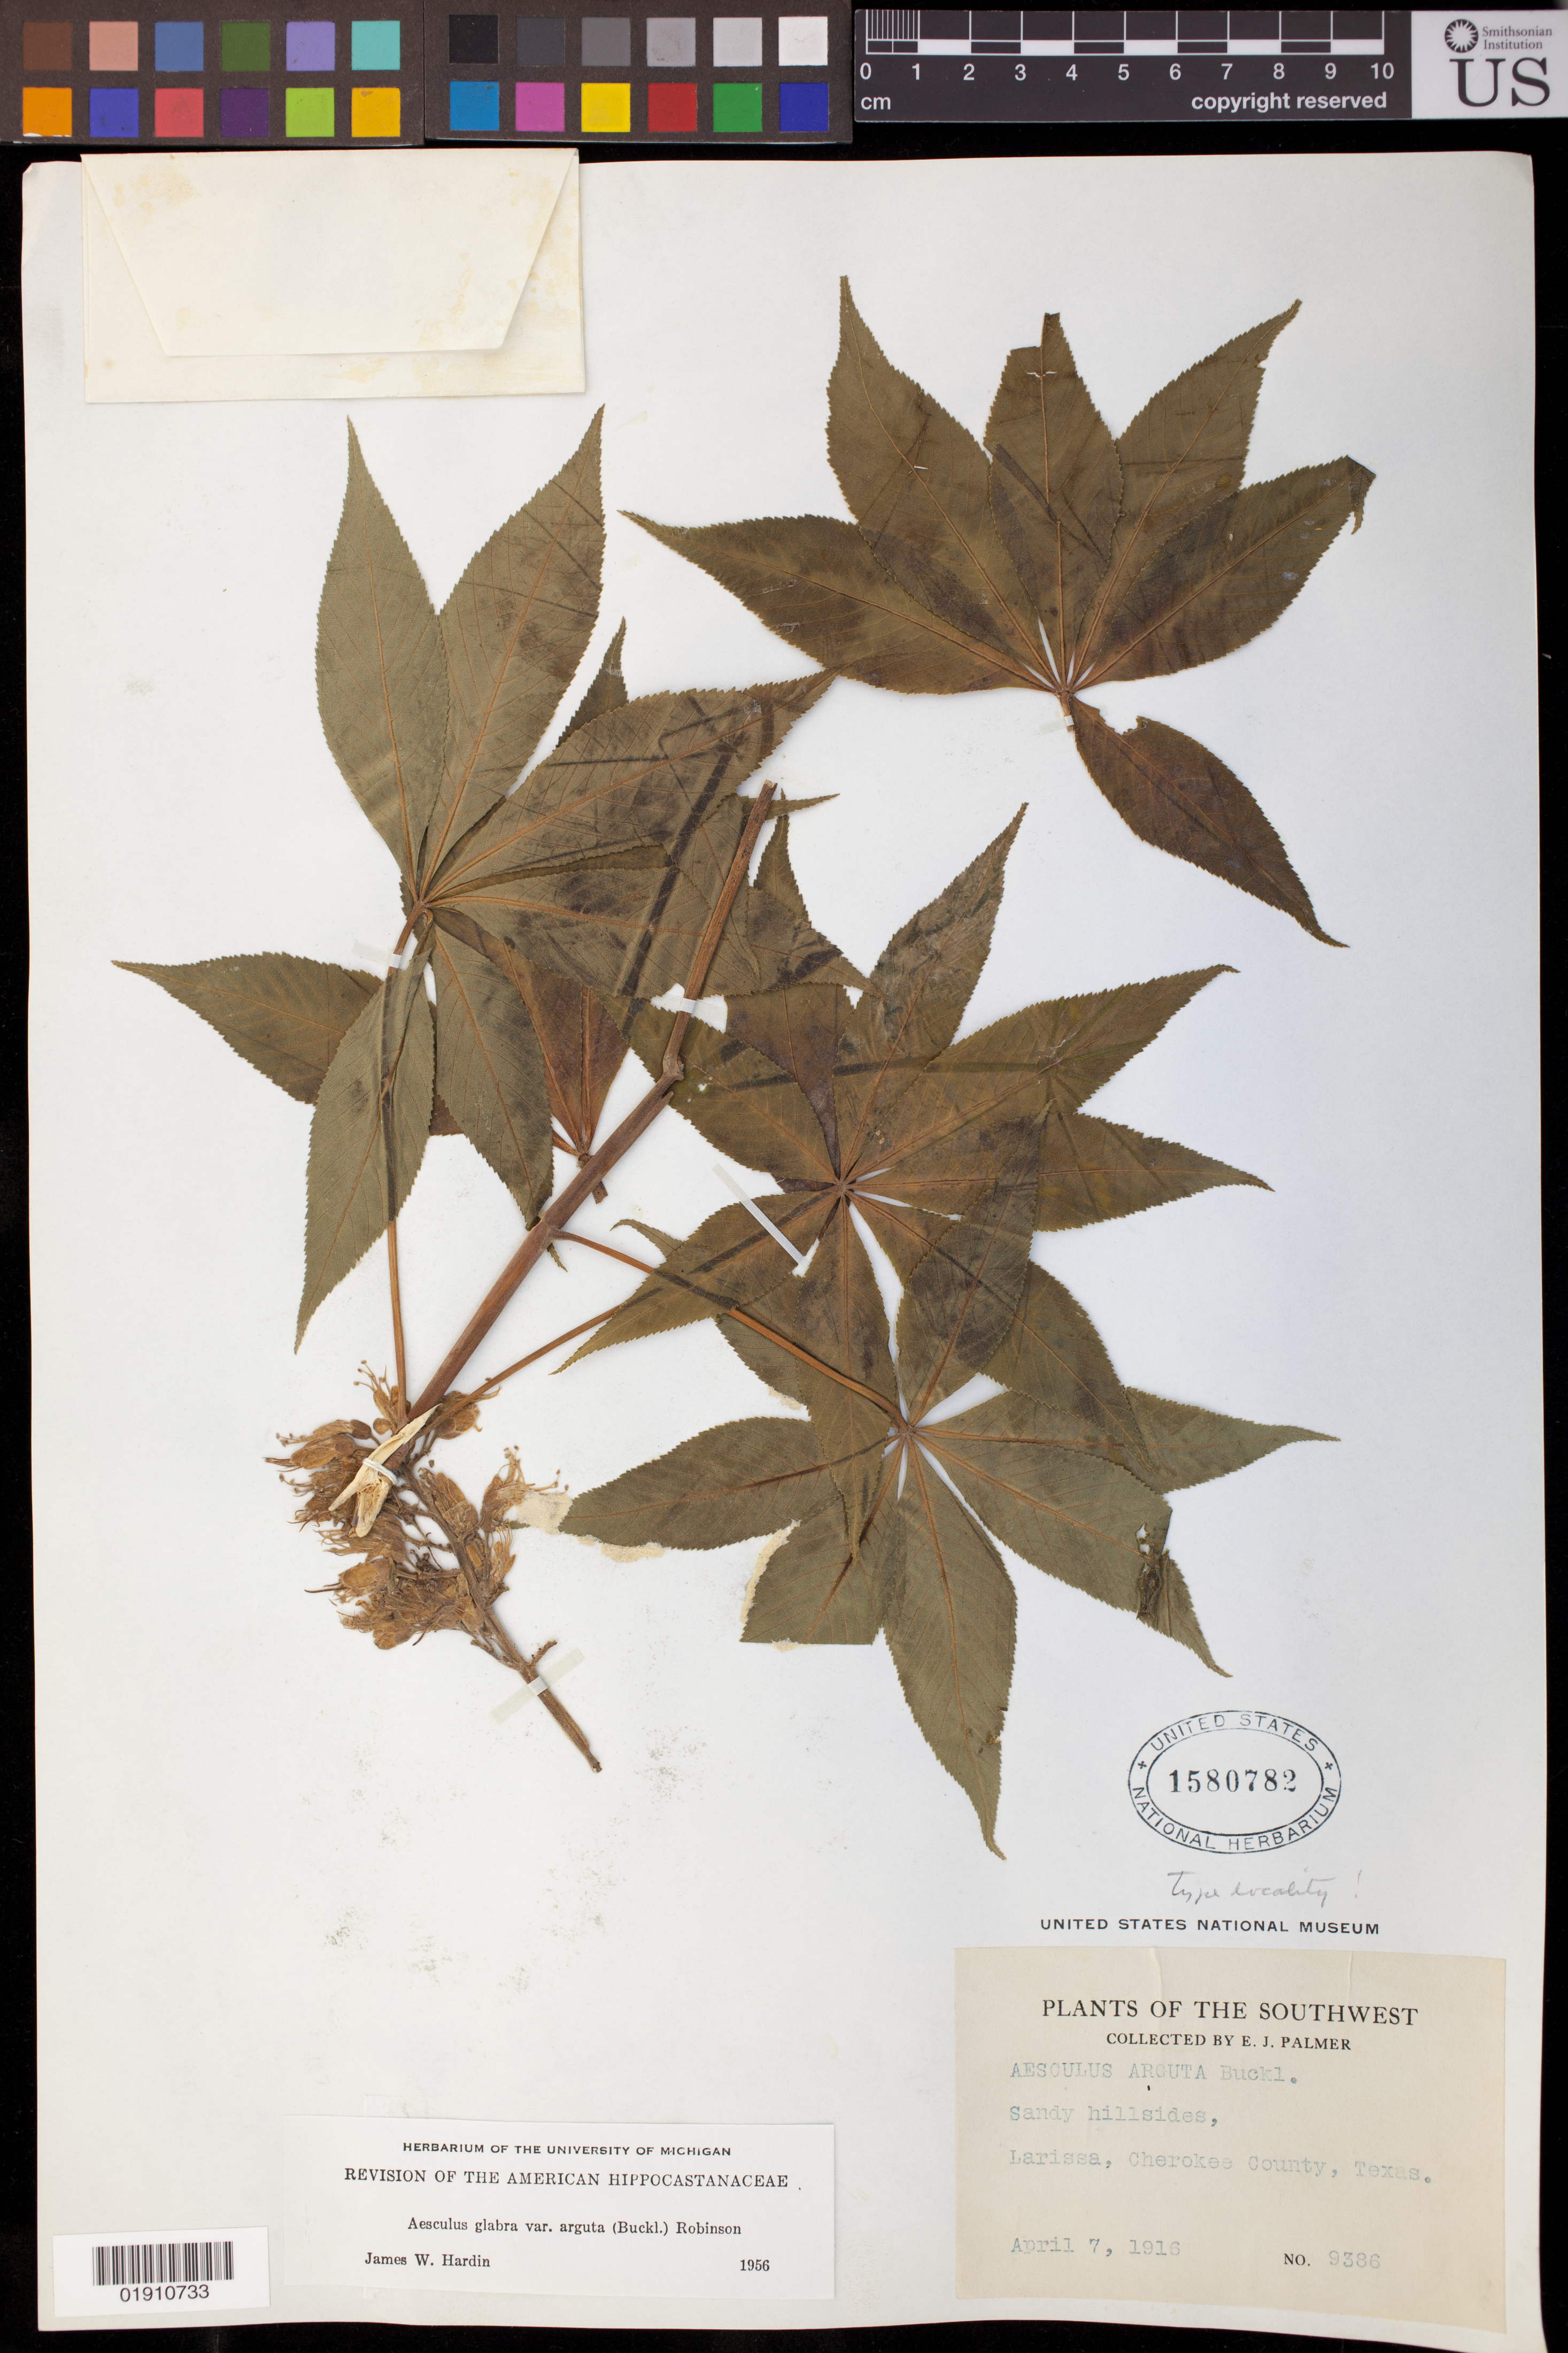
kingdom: Plantae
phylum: Tracheophyta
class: Magnoliopsida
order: Sapindales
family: Sapindaceae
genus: Aesculus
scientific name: Aesculus glabra var. anguta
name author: (Buckley) B.L. Rob.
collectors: E. J. Palmer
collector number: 9386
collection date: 1916-04-07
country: United States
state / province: Texas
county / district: Cherokee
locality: Larissa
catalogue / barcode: US 1580782